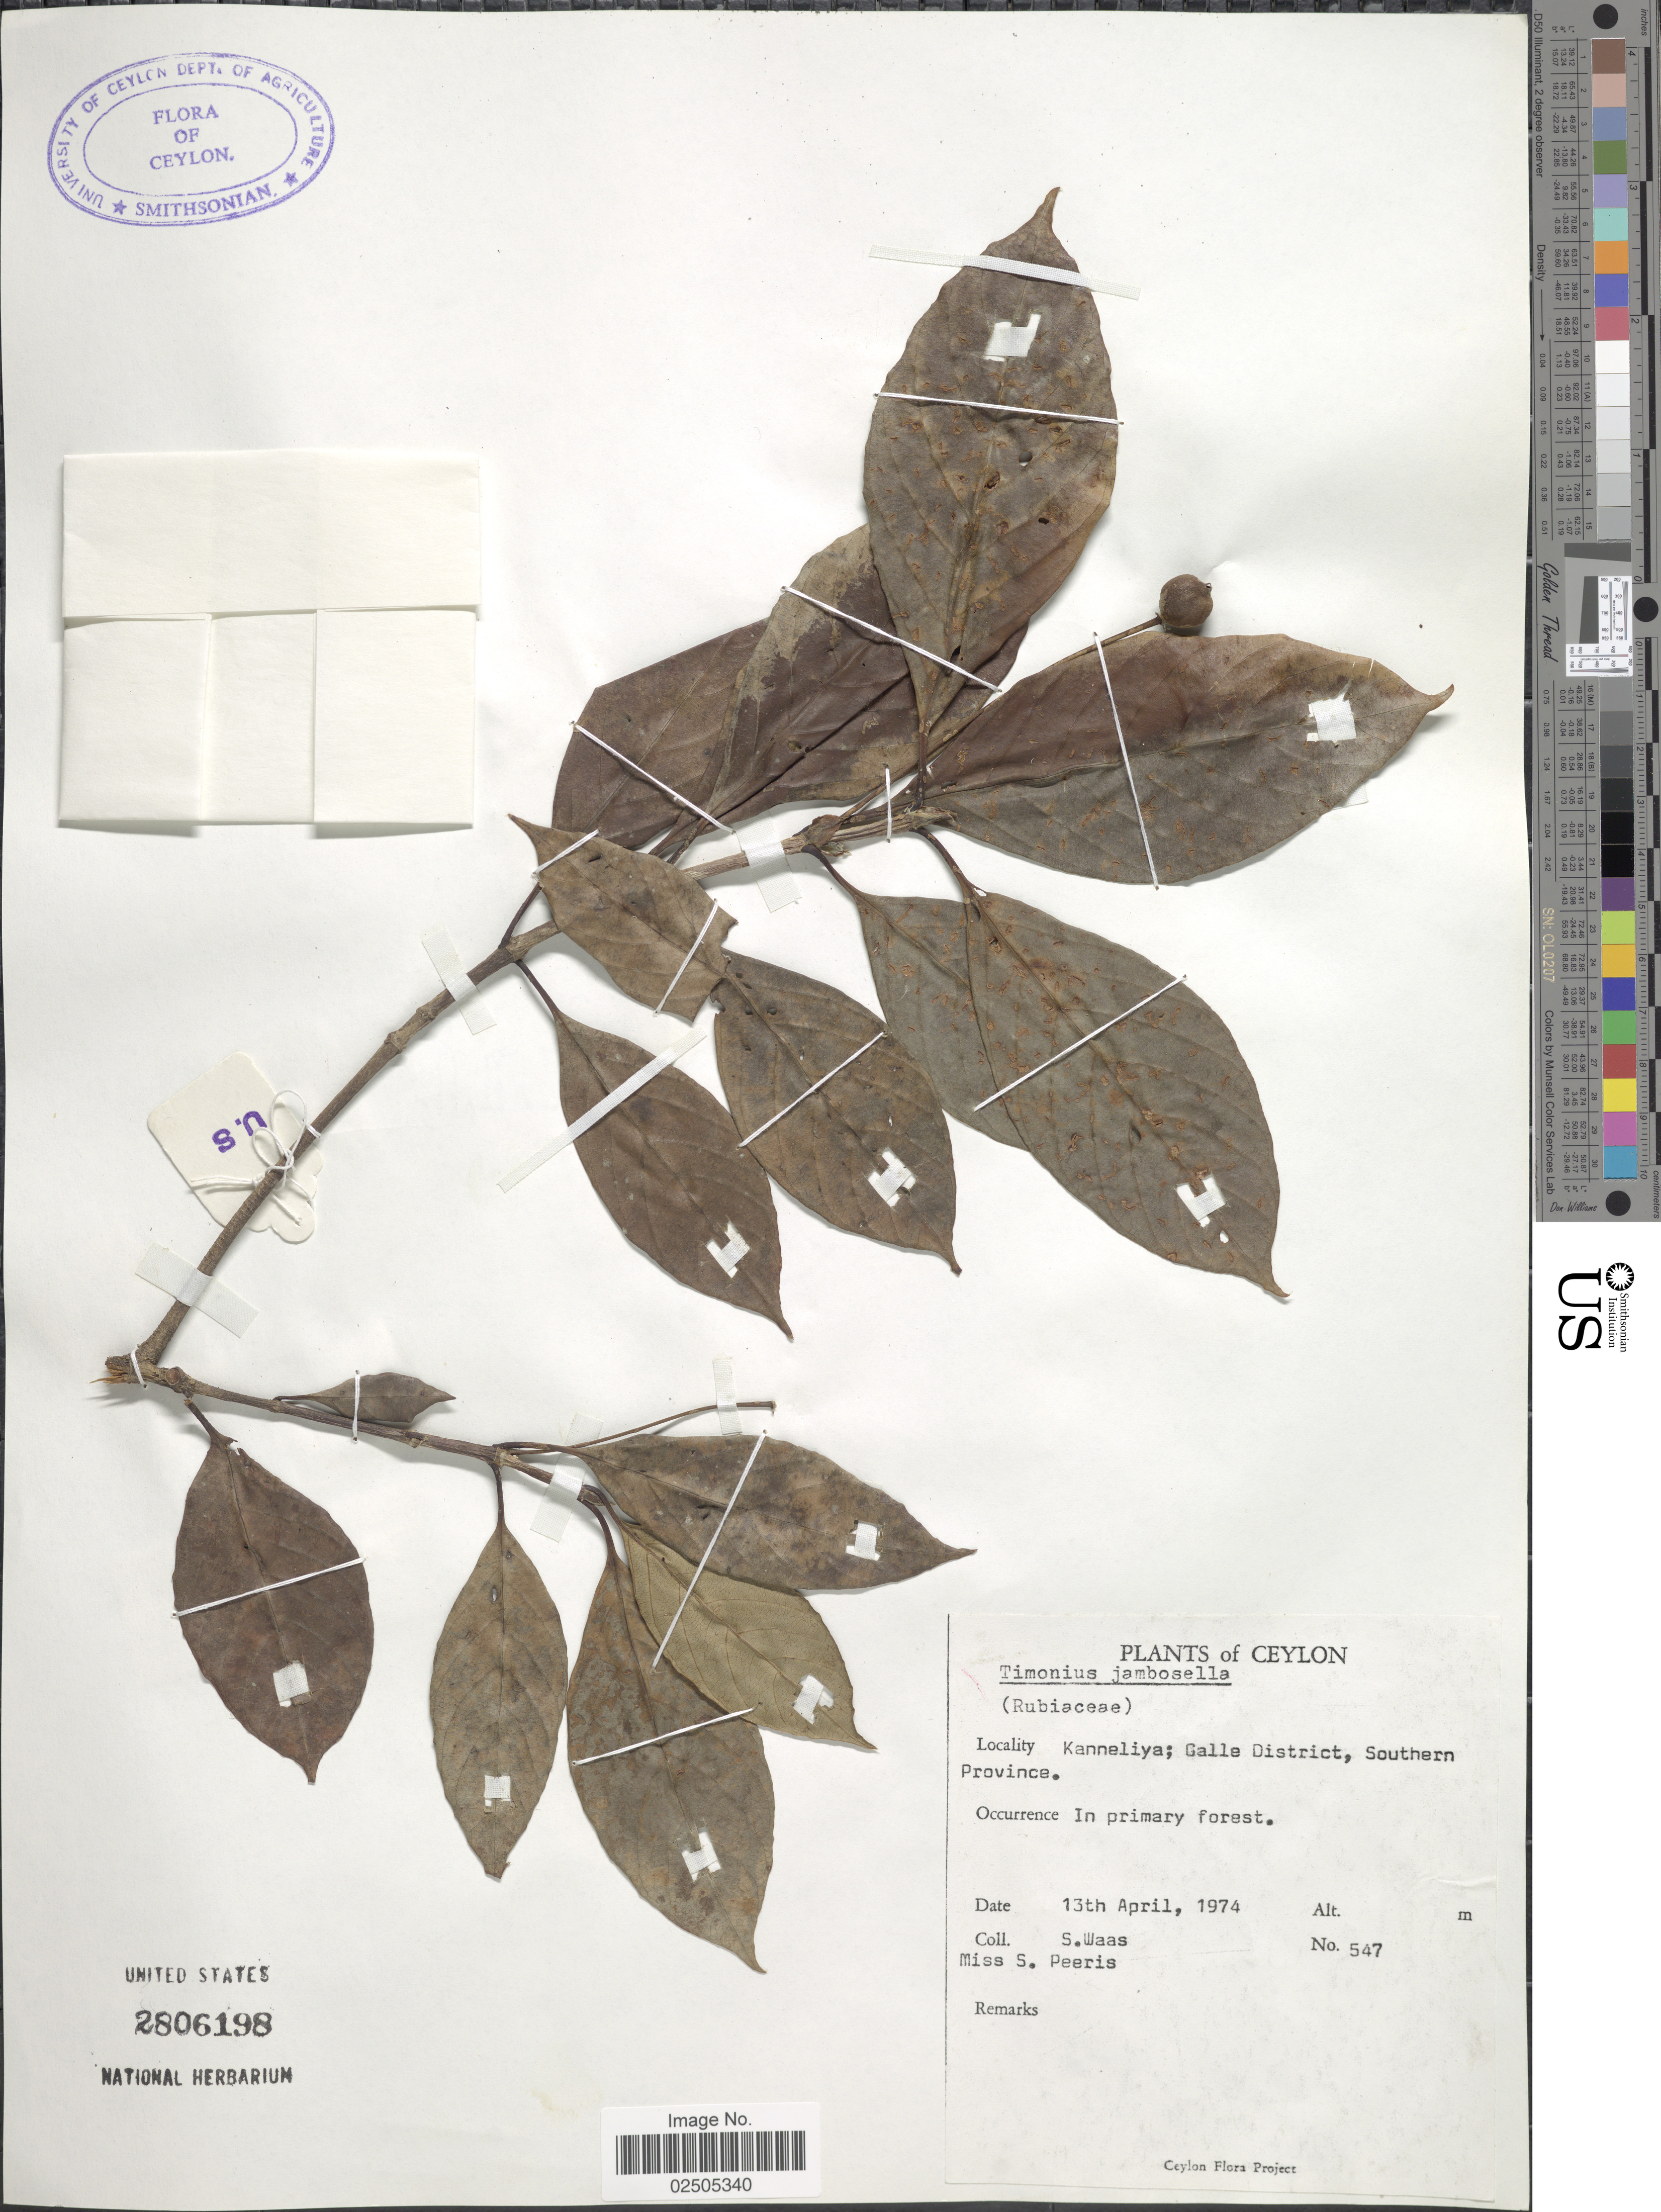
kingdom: Plantae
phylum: Tracheophyta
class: Magnoliopsida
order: Gentianales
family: Rubiaceae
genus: Timonius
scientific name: Timonius jambosella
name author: Thwaites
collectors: S. Waas & S. Peeris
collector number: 547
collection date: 1974-04-13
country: Sri Lanka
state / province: Southern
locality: Ceylon, Kanneliya, Galle District; Southern Province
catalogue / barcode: US 2806198